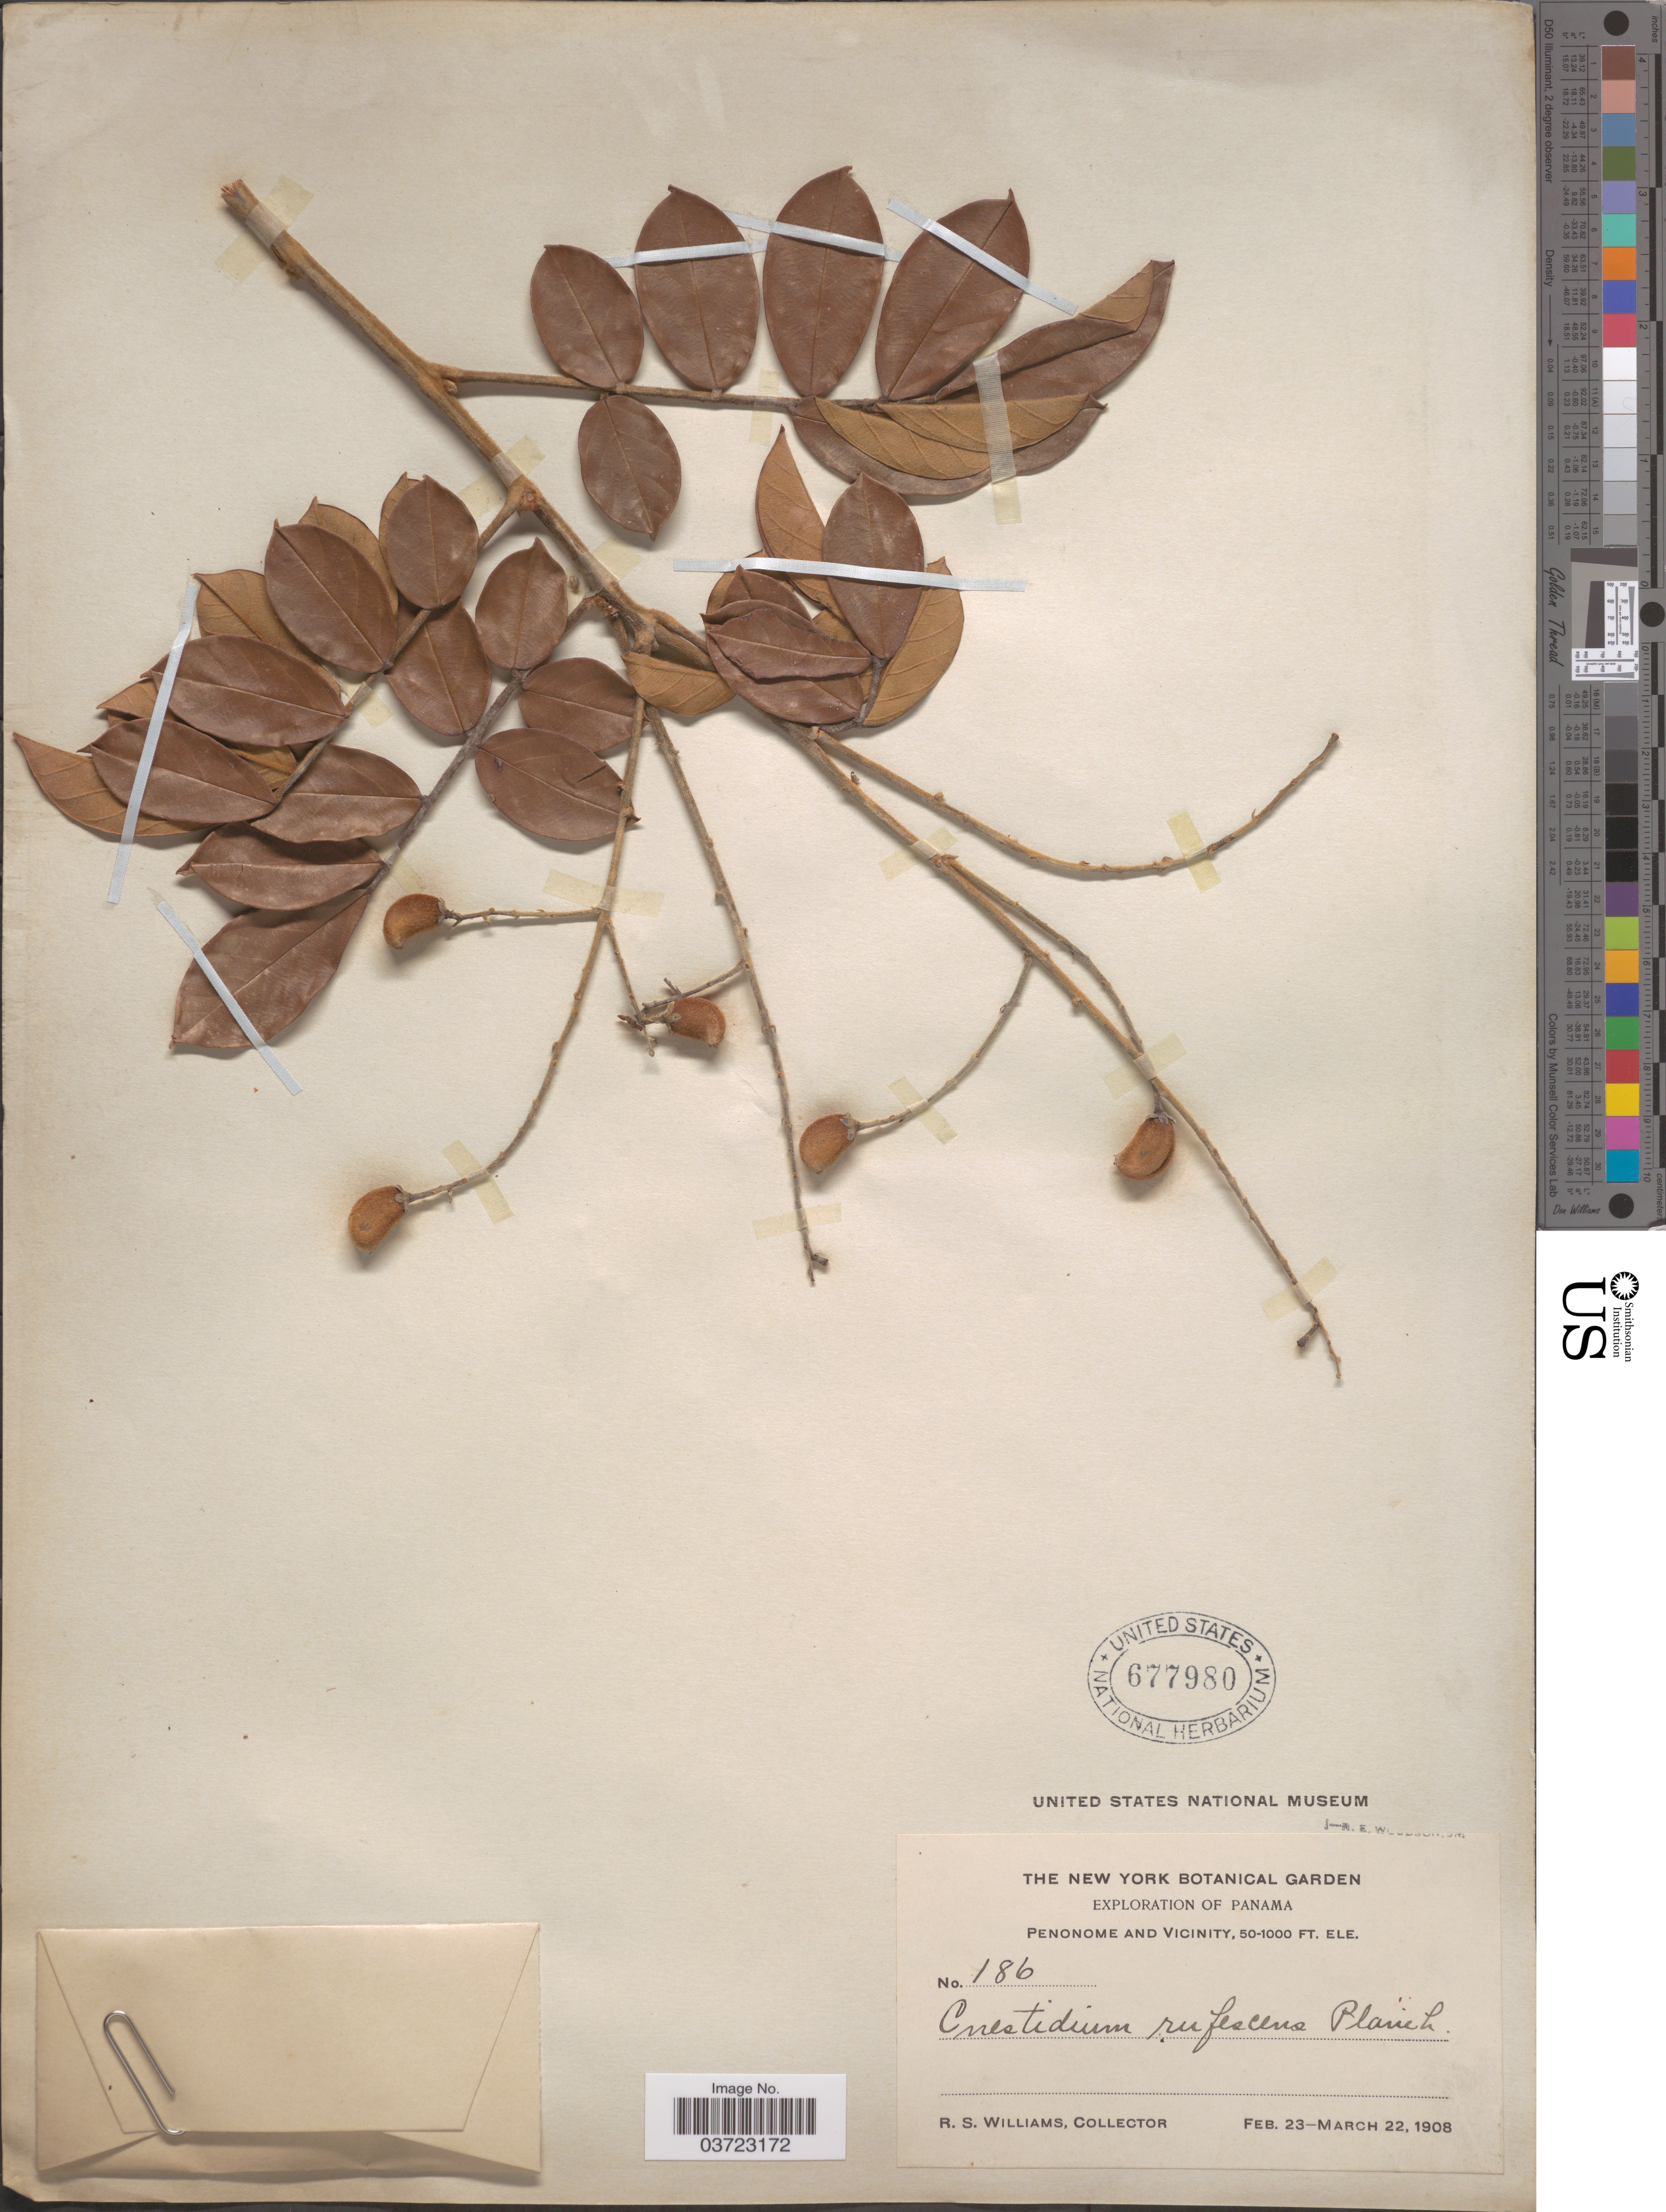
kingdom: Plantae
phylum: Tracheophyta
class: Magnoliopsida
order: Oxalidales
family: Connaraceae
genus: Cnestidium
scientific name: Cnestidium rufescens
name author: Planch.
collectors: R. S. Williams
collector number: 186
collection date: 1908-02-23/1908-03-22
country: Panama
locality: Penonome and vicinity.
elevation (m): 15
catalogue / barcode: US 677980